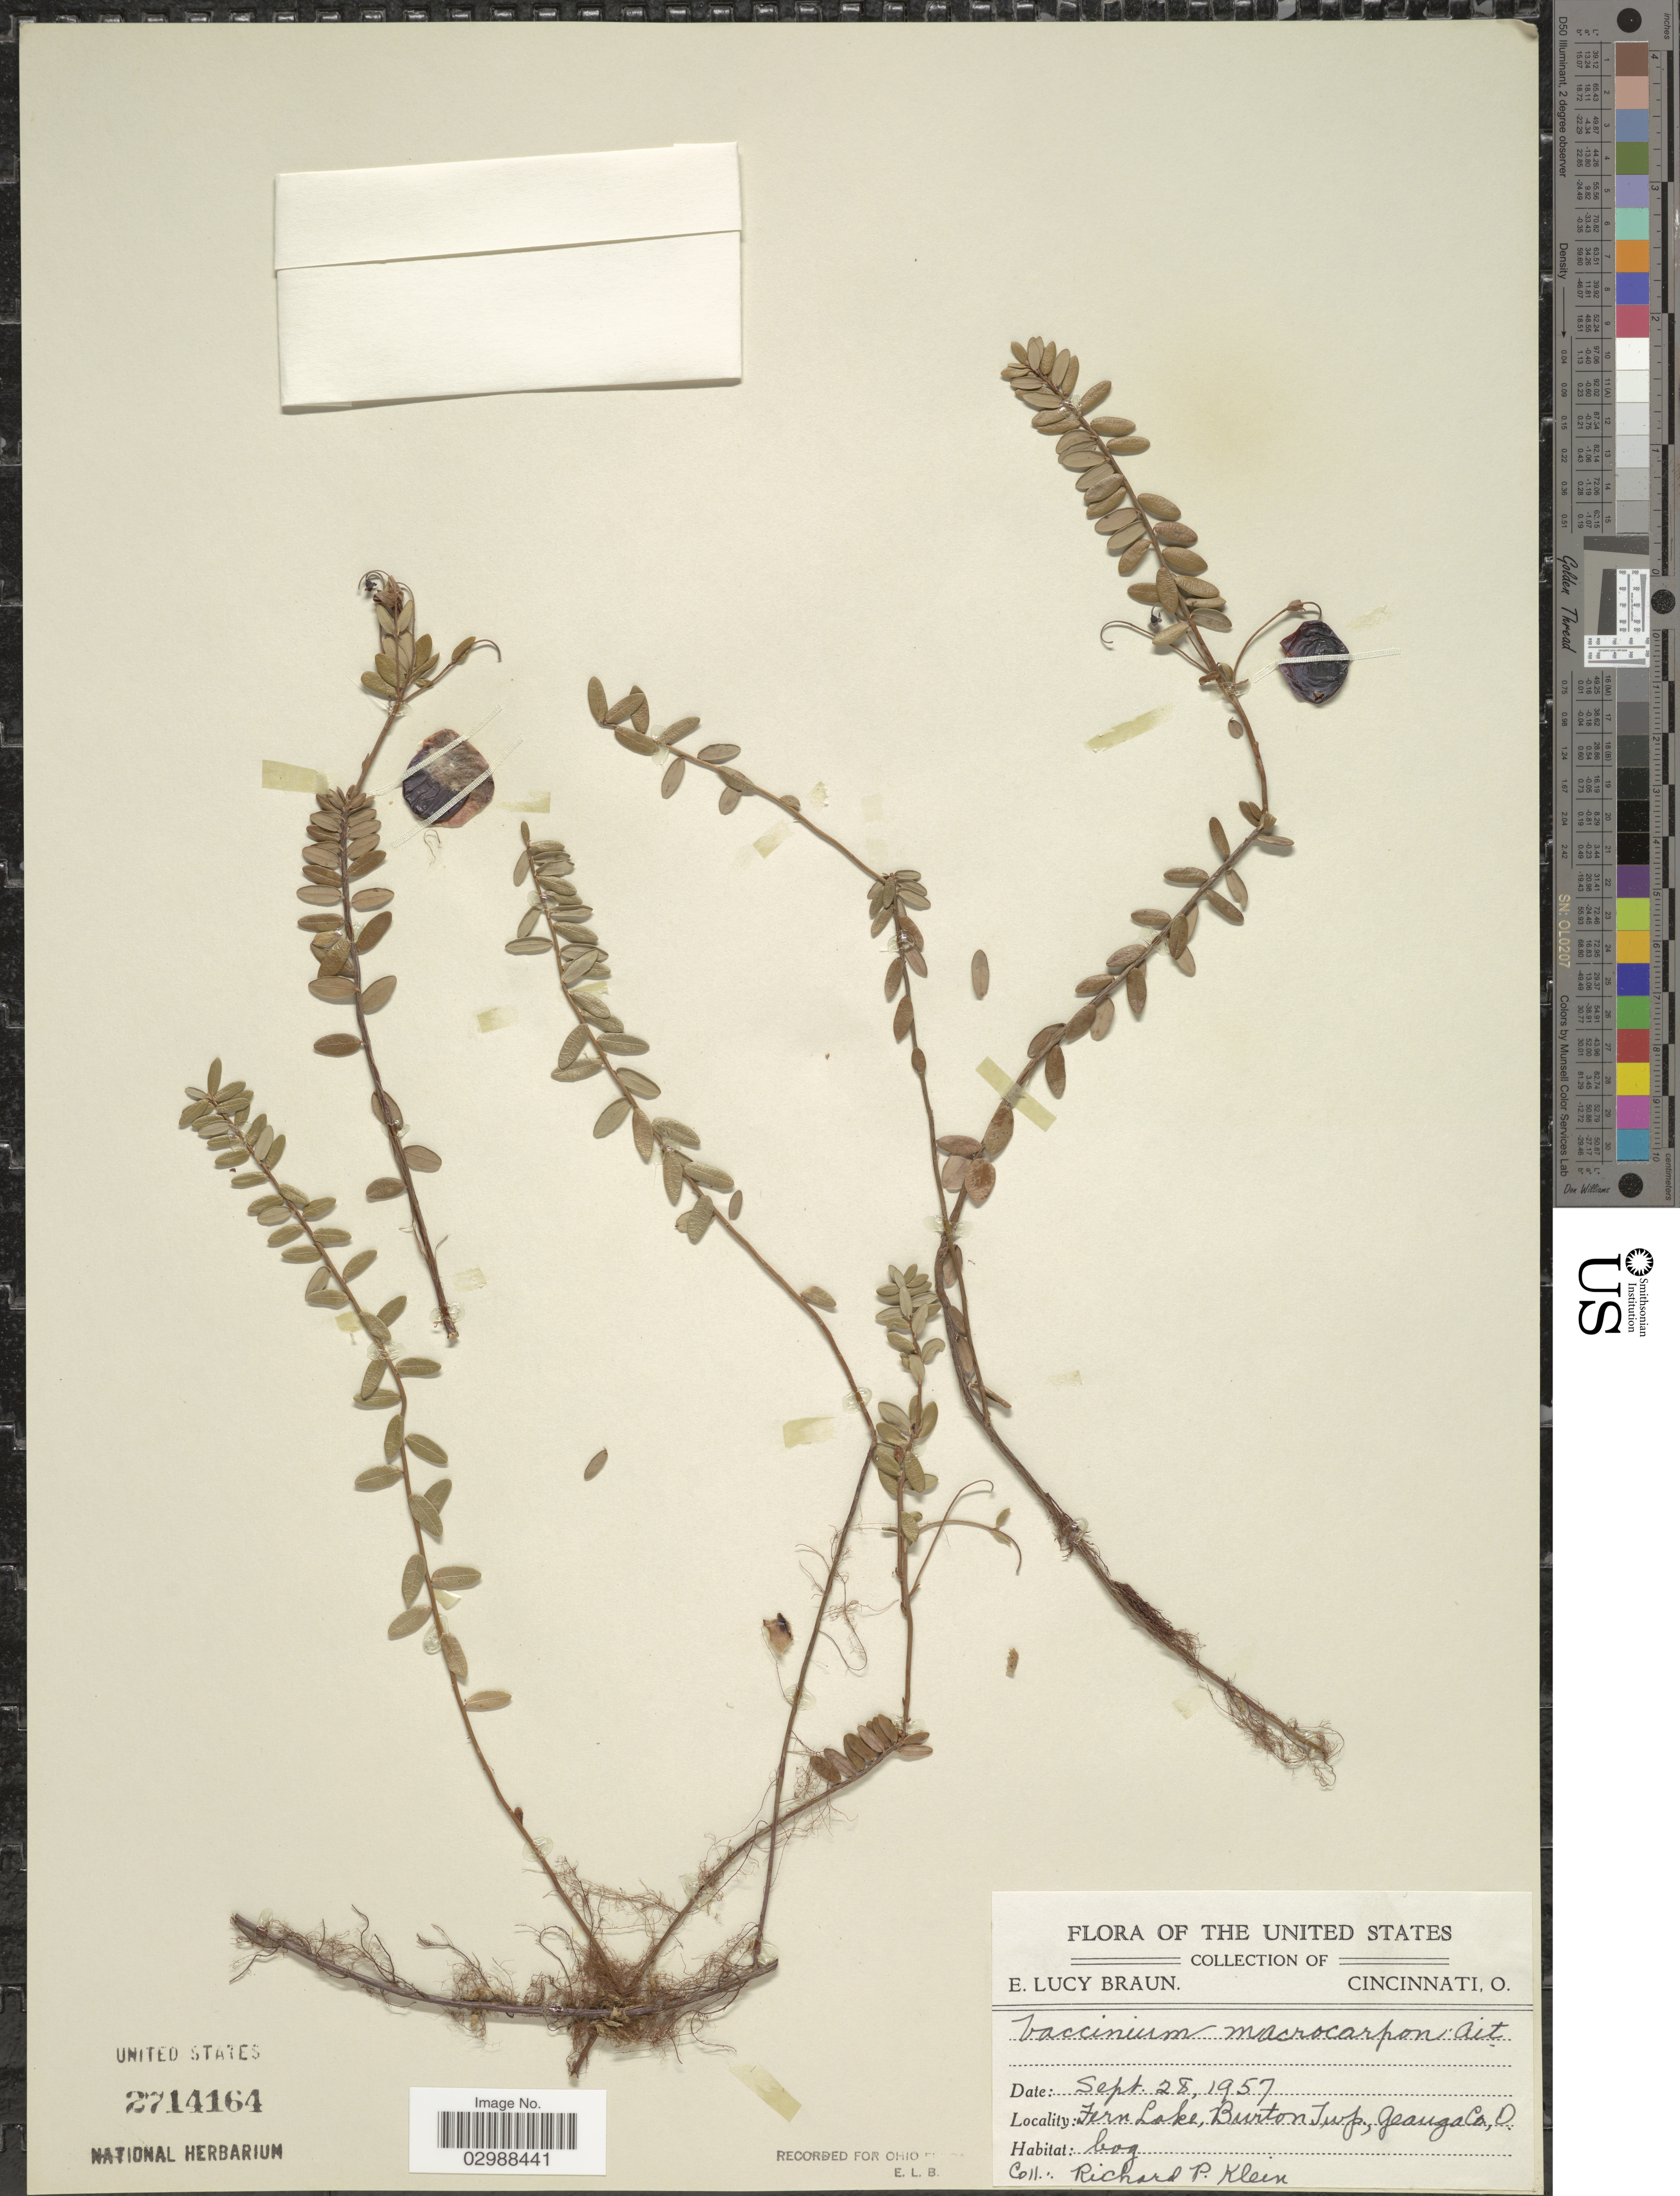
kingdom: Plantae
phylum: Tracheophyta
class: Magnoliopsida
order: Ericales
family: Ericaceae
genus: Vaccinium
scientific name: Vaccinium macrocarpon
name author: Aiton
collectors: R. Klein & E. L. Braun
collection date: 1957-09-28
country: United States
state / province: Ohio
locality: Fern Lake, Burton Twp, Geauga Co., O.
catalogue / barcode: US 2714164